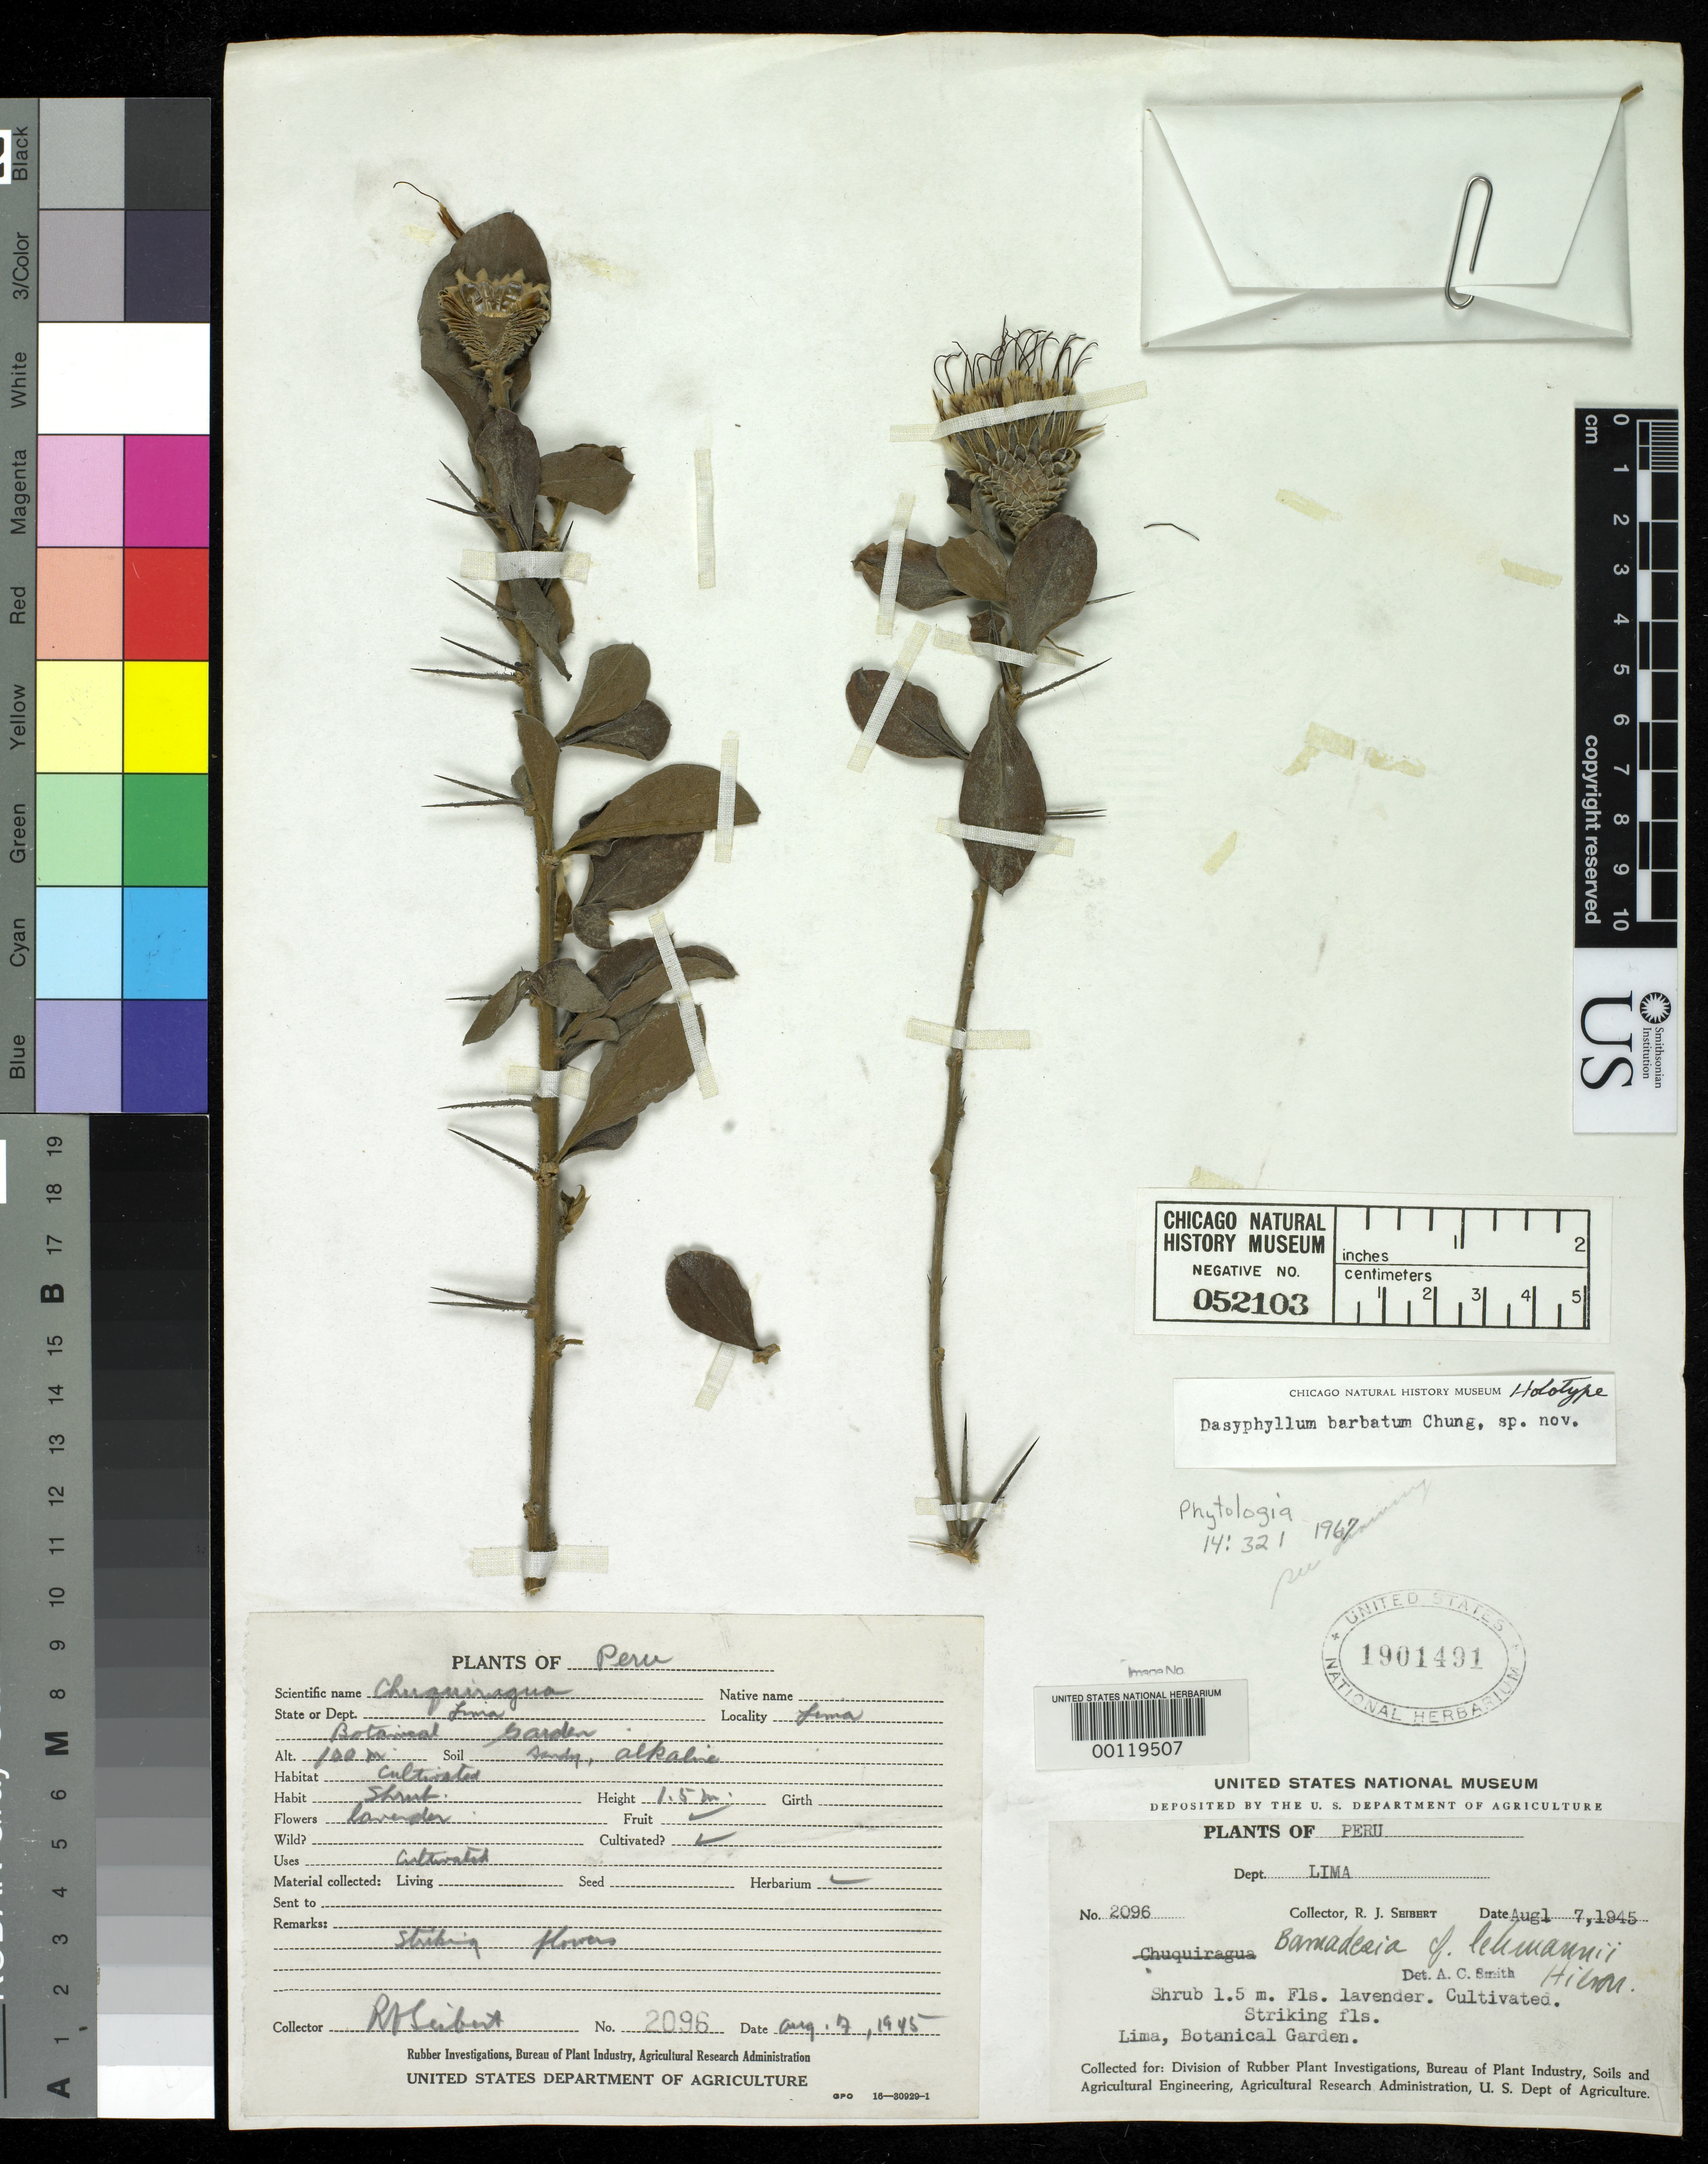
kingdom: Plantae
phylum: Tracheophyta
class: Magnoliopsida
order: Asterales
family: Asteraceae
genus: Dasyphyllum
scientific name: Dasyphyllum barbatum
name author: I.C. Chung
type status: Holotype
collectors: R. J. Seibert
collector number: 2096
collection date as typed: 07 Aug 1945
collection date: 1945-08-07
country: Peru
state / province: Lima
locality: Lima Botanical Garden.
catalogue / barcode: US 1901491